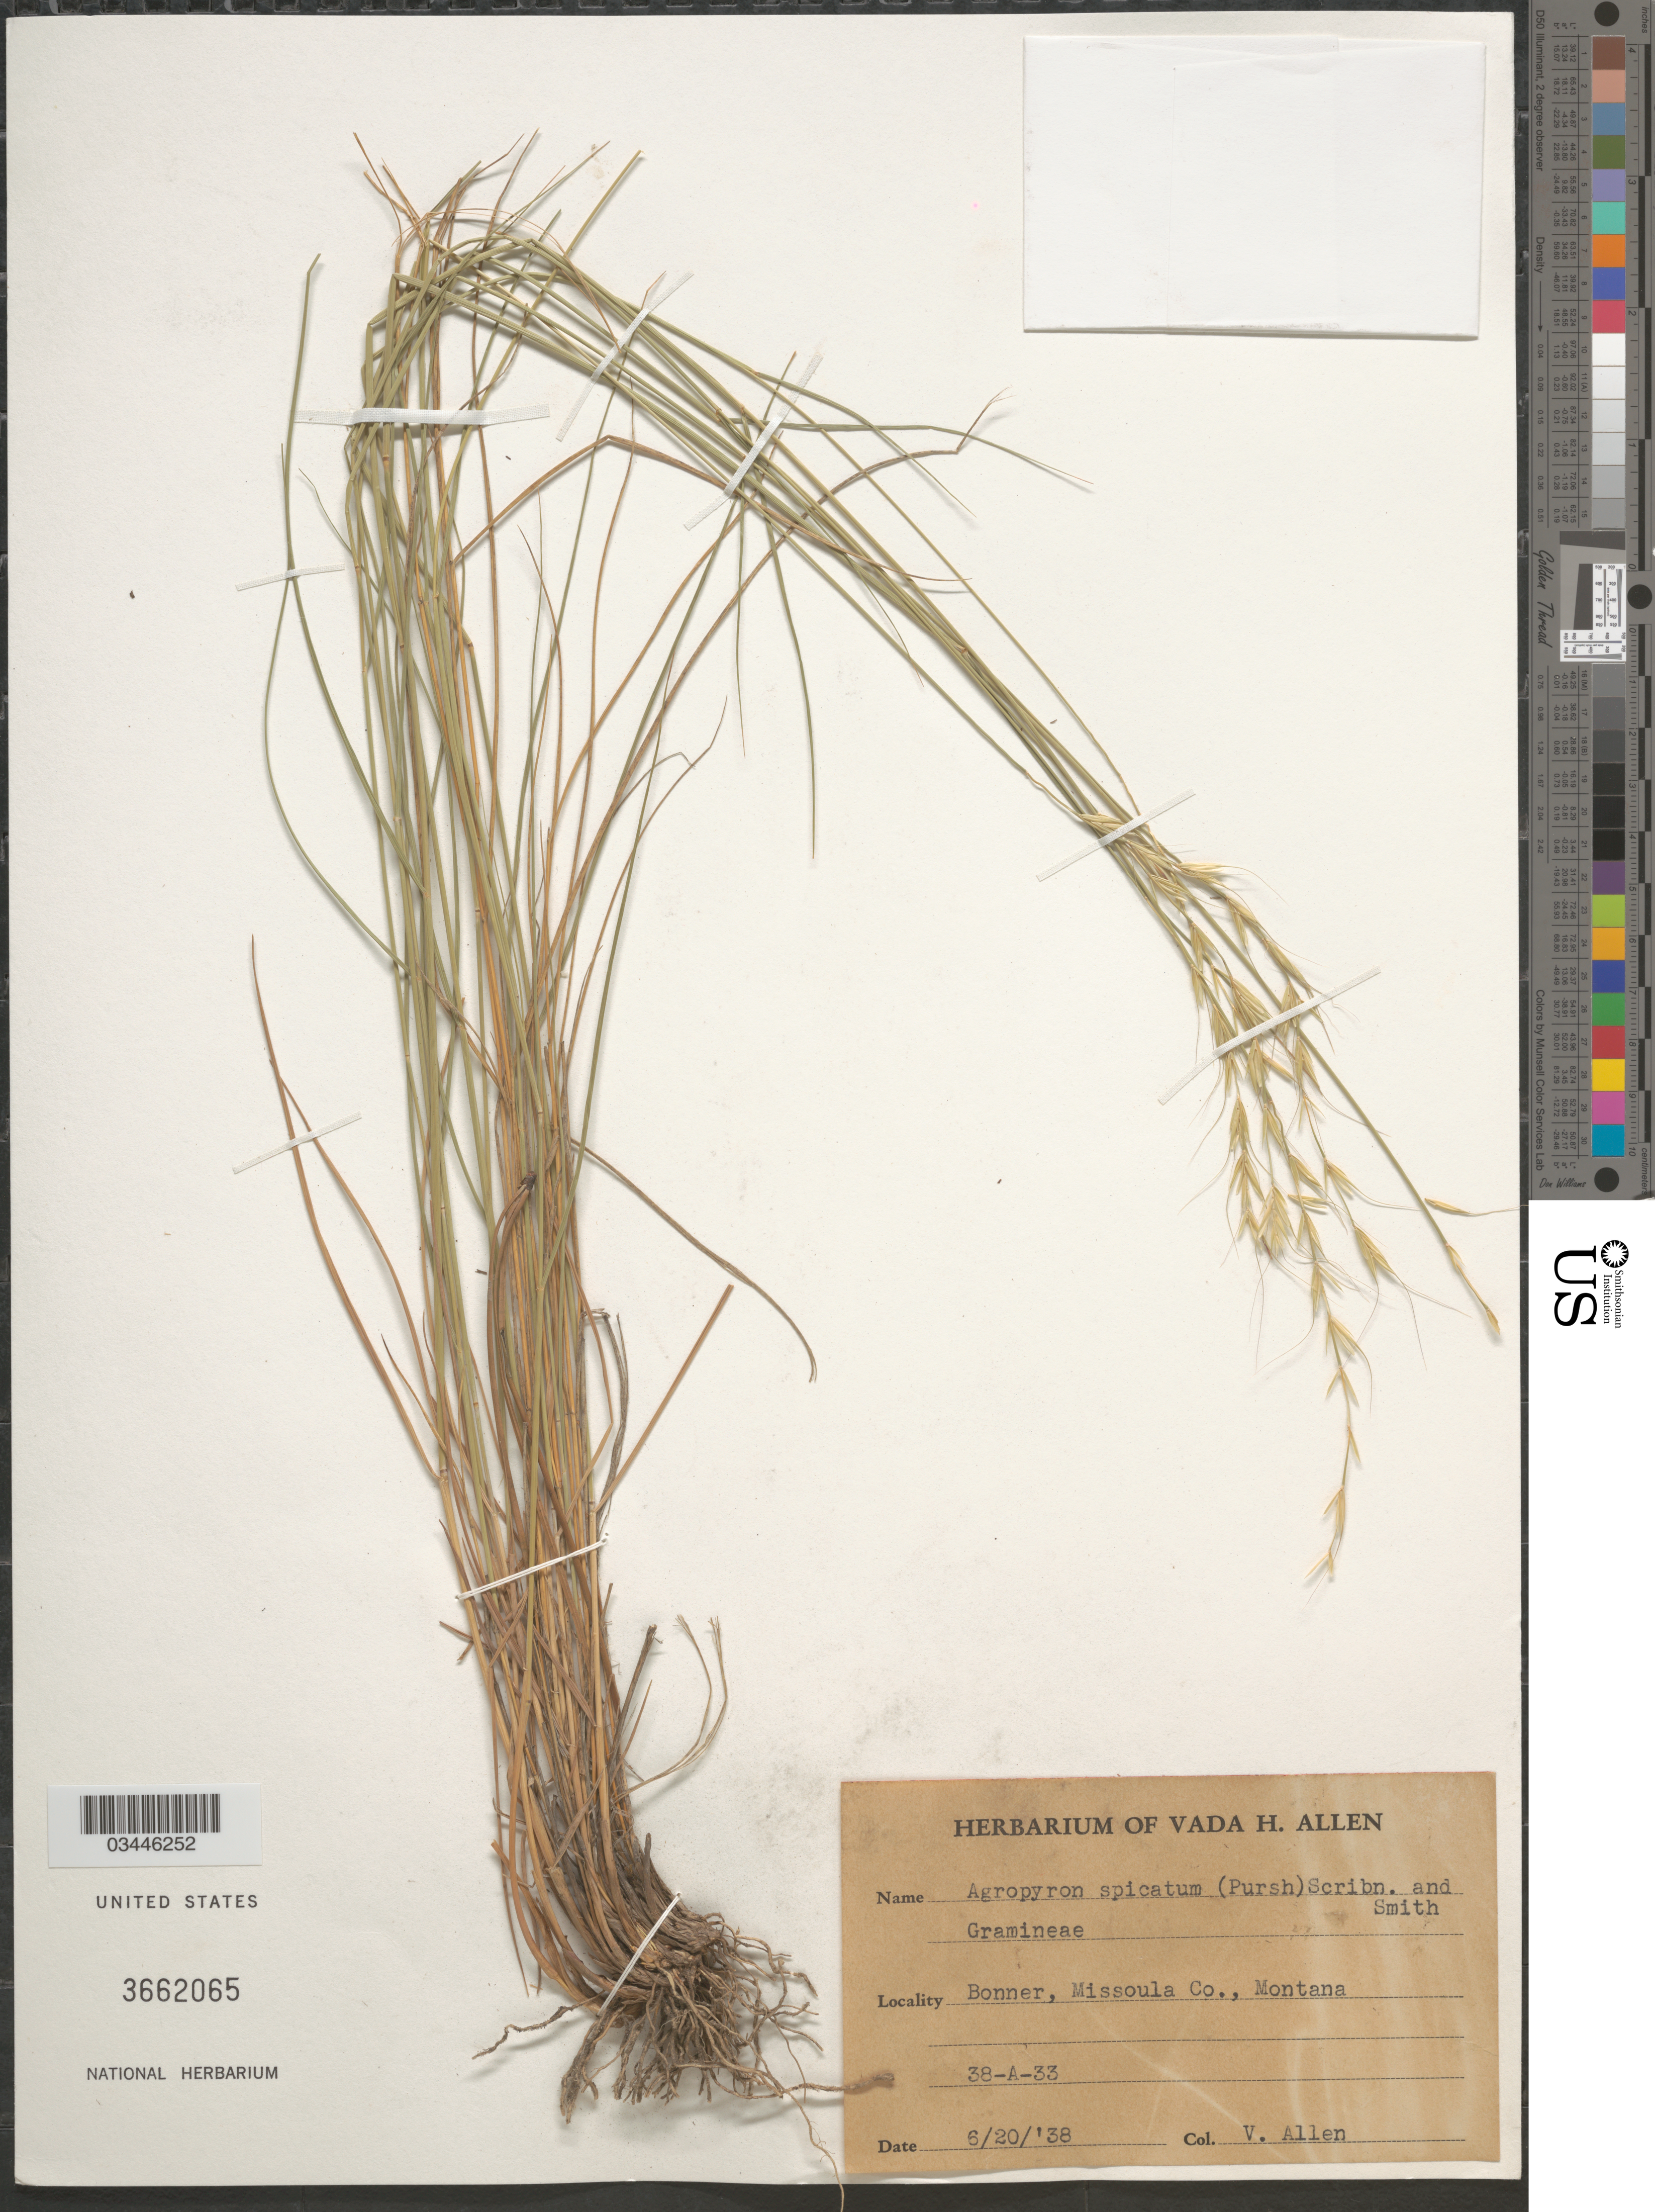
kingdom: Plantae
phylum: Tracheophyta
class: Liliopsida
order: Poales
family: Poaceae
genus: Pseudoroegneria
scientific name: Pseudoroegneria spicata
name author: (Pursh) Á. Löve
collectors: V. Allen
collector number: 38-A-33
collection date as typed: Transcribed d/m/y: 20/6/38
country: United States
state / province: Montana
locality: Bonner, Missoula Co.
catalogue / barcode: US 3662065